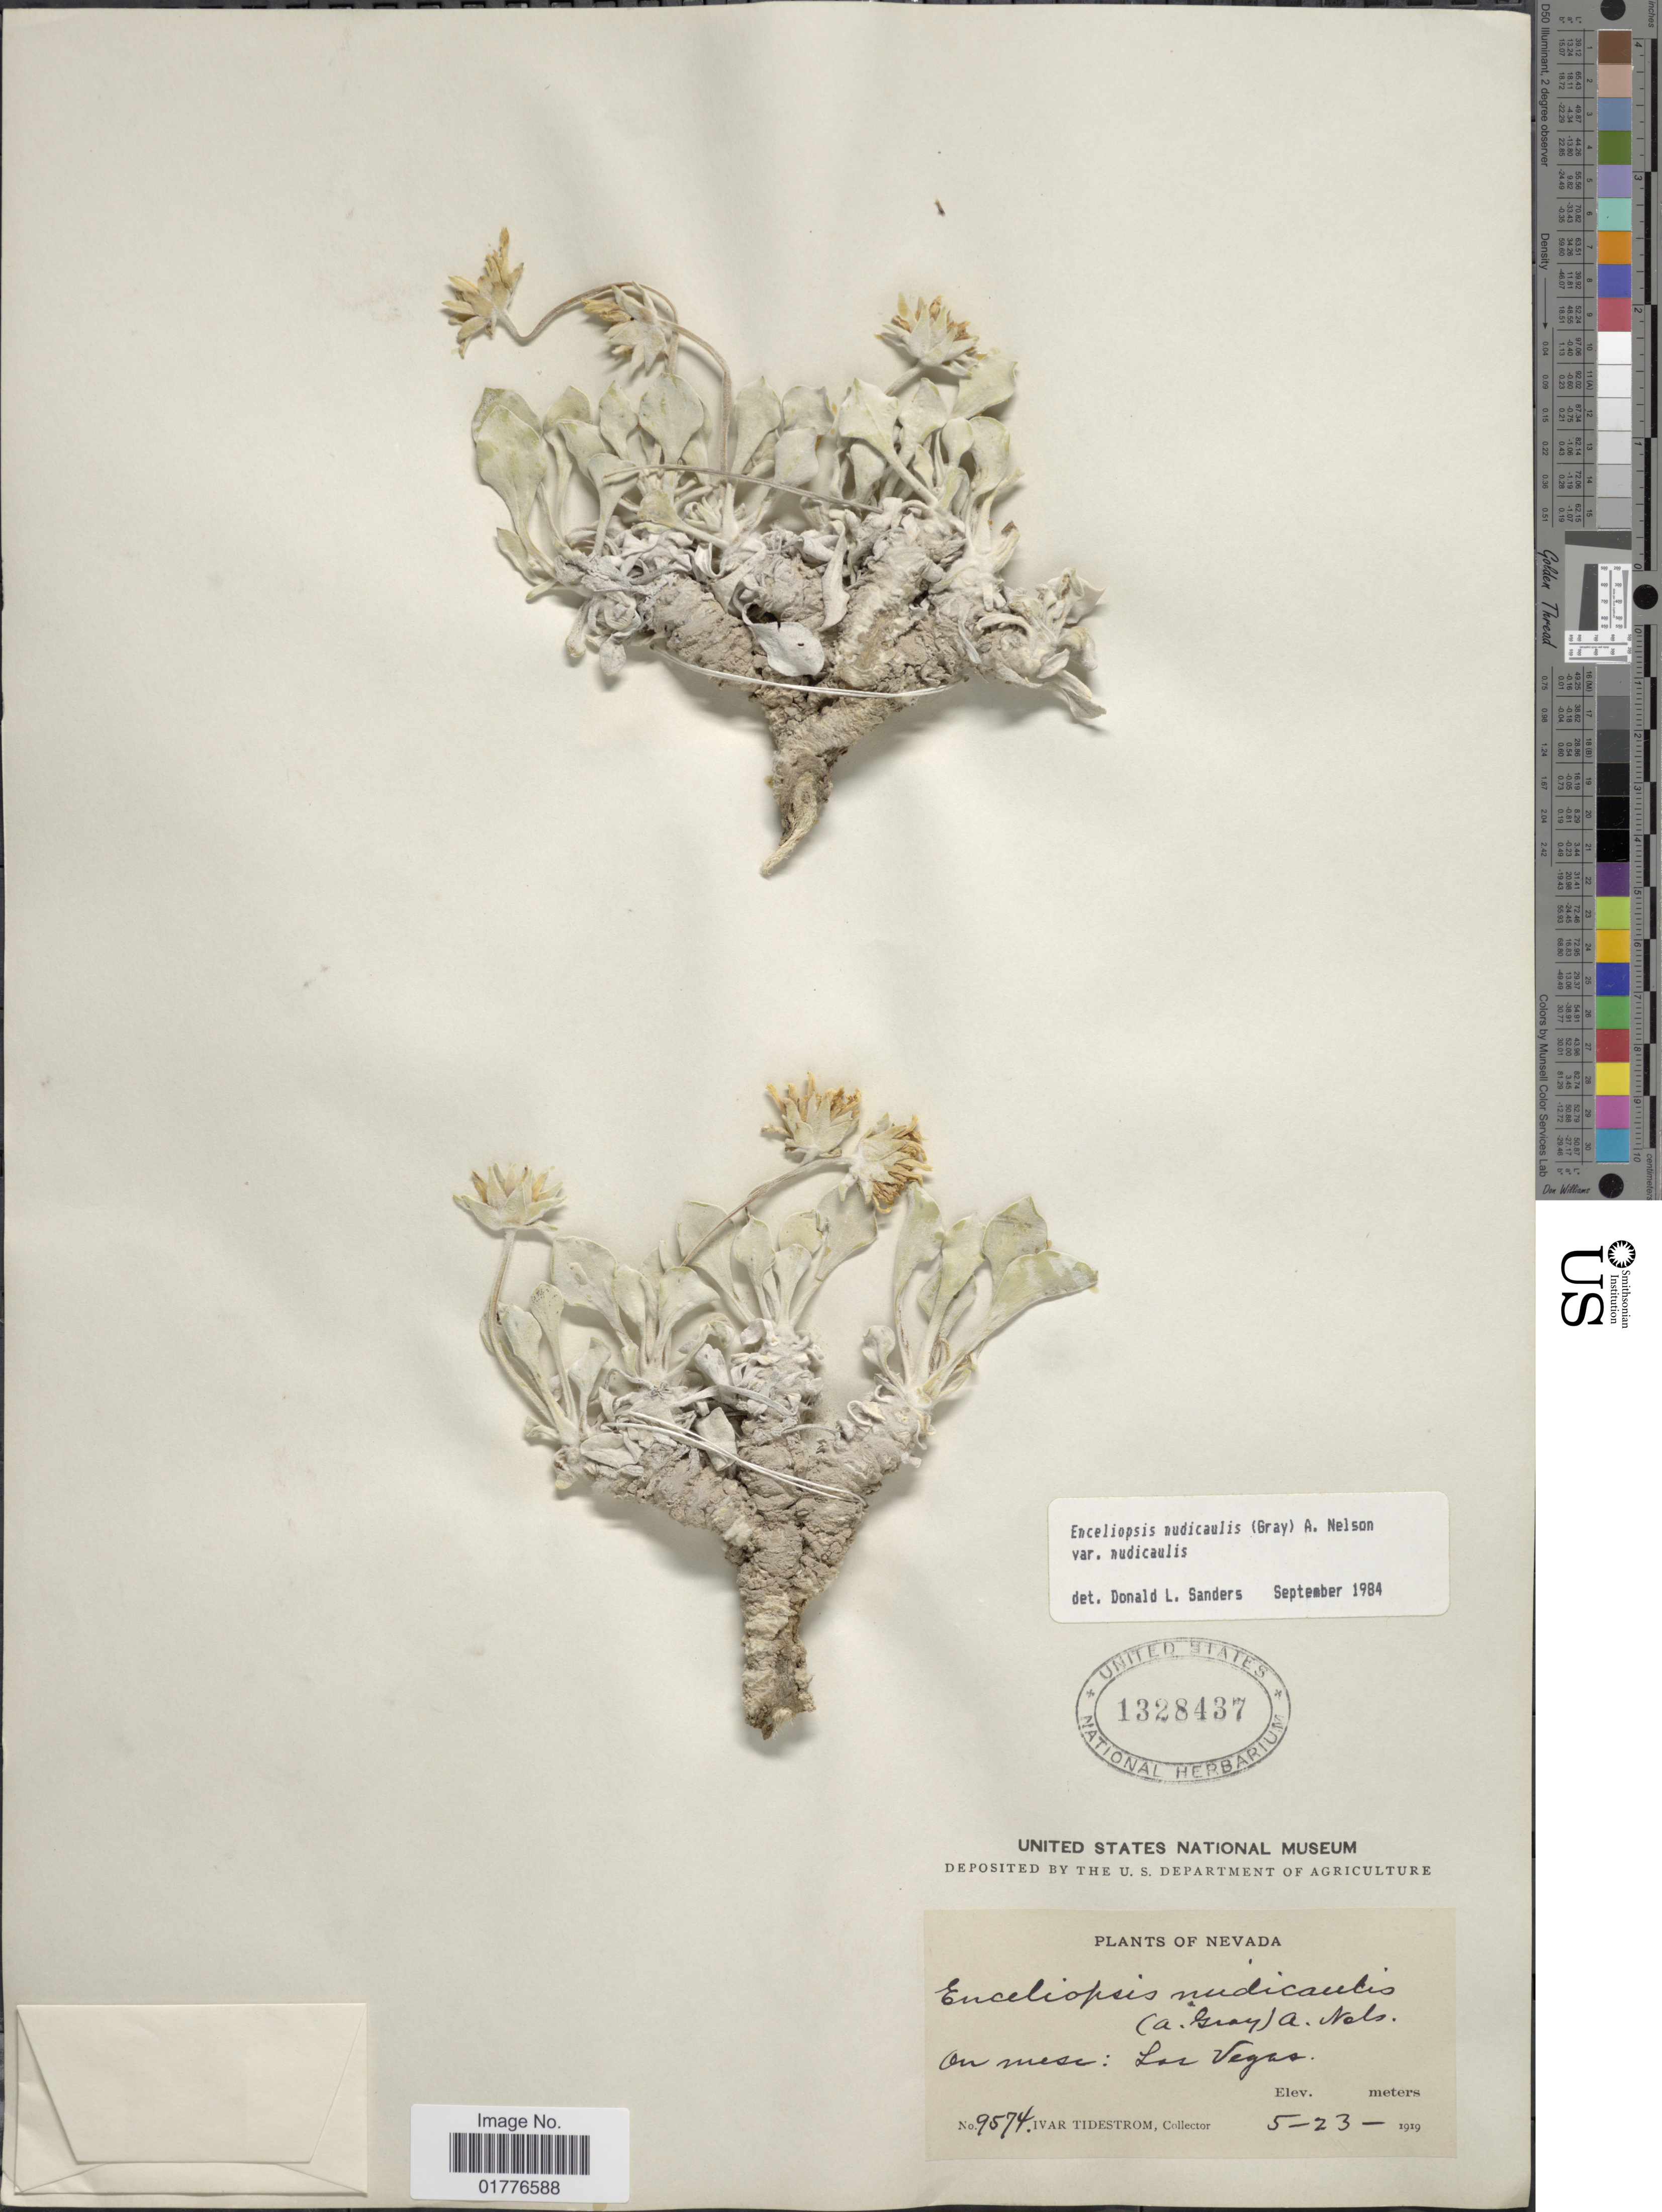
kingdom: Plantae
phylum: Tracheophyta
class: Magnoliopsida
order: Asterales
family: Asteraceae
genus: Enceliopsis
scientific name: Enceliopsis nudicaulis var. nudicaulis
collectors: I. F. Tidestrom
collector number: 9574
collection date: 1919-05-23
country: United States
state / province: Nevada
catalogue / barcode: US 1328437